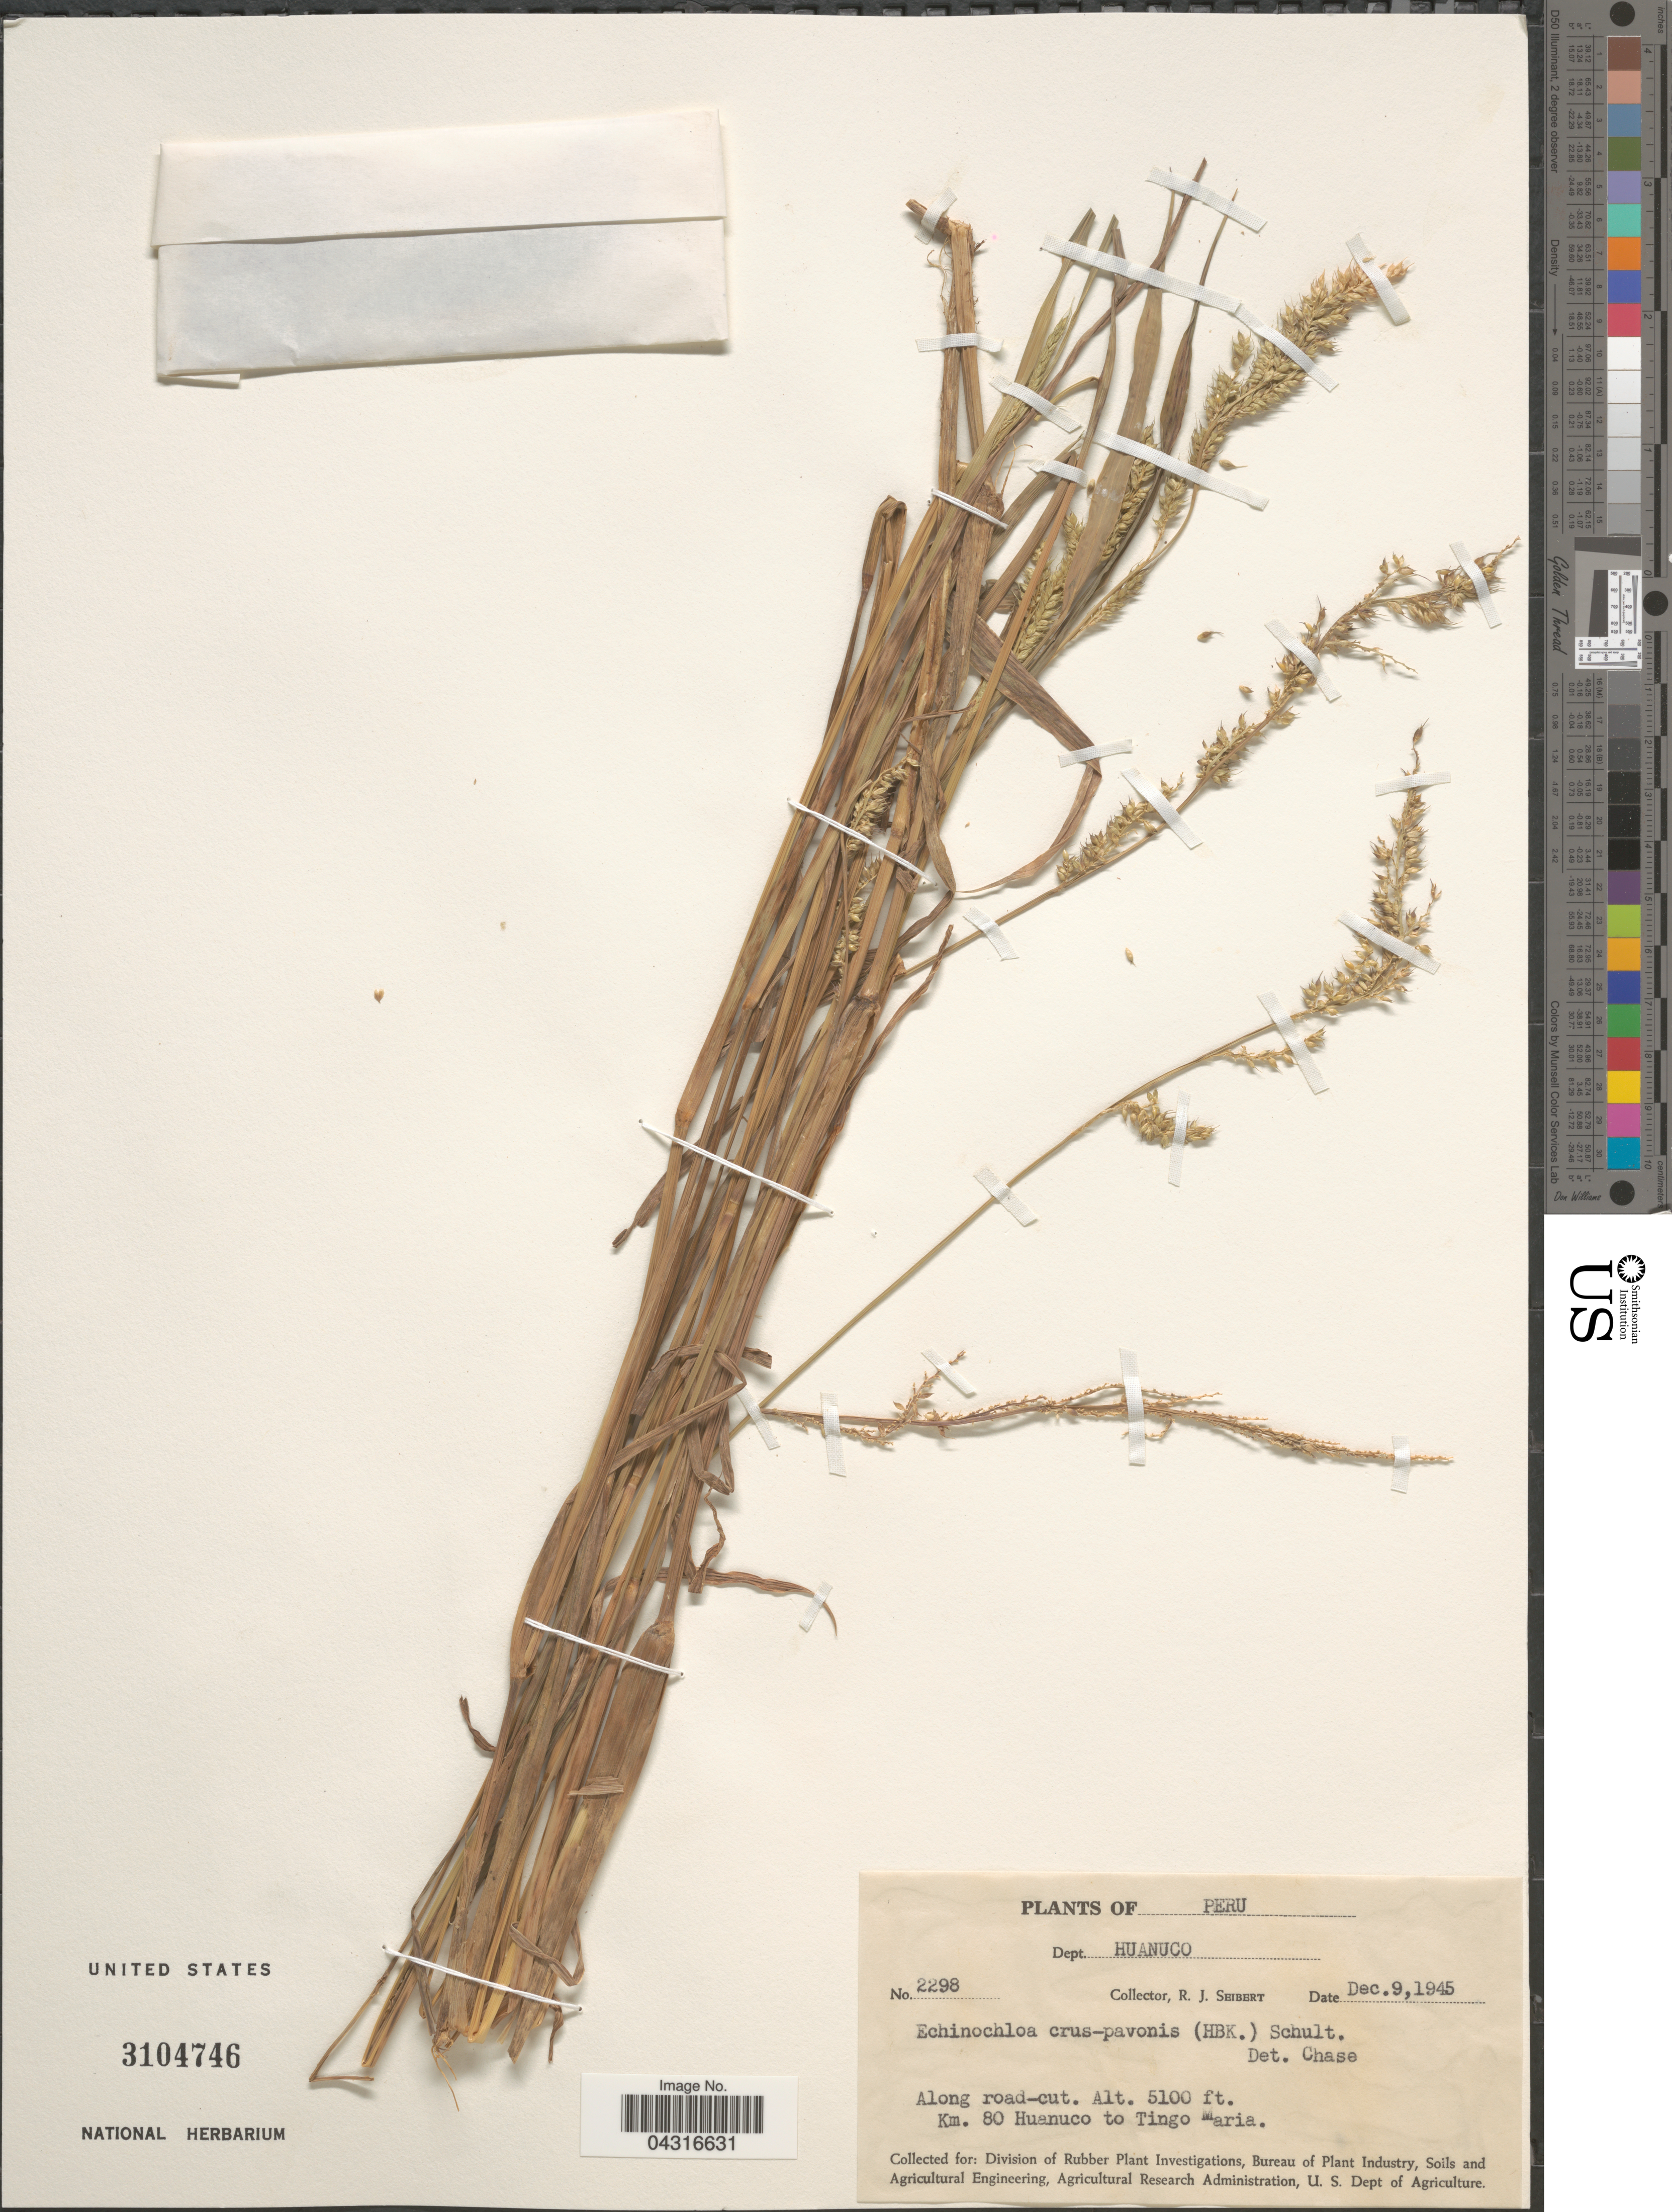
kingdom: Plantae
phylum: Tracheophyta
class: Liliopsida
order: Poales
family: Poaceae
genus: Echinochloa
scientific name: Echinochloa crus-pavonis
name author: (Kunth) Schult.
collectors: R. J. Seibert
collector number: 2298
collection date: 1945-12-09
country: Peru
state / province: Huánuco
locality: Dept. Huanuco. Km. 80 Huanuco to Tingo Maria.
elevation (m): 1554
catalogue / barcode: US 3104746